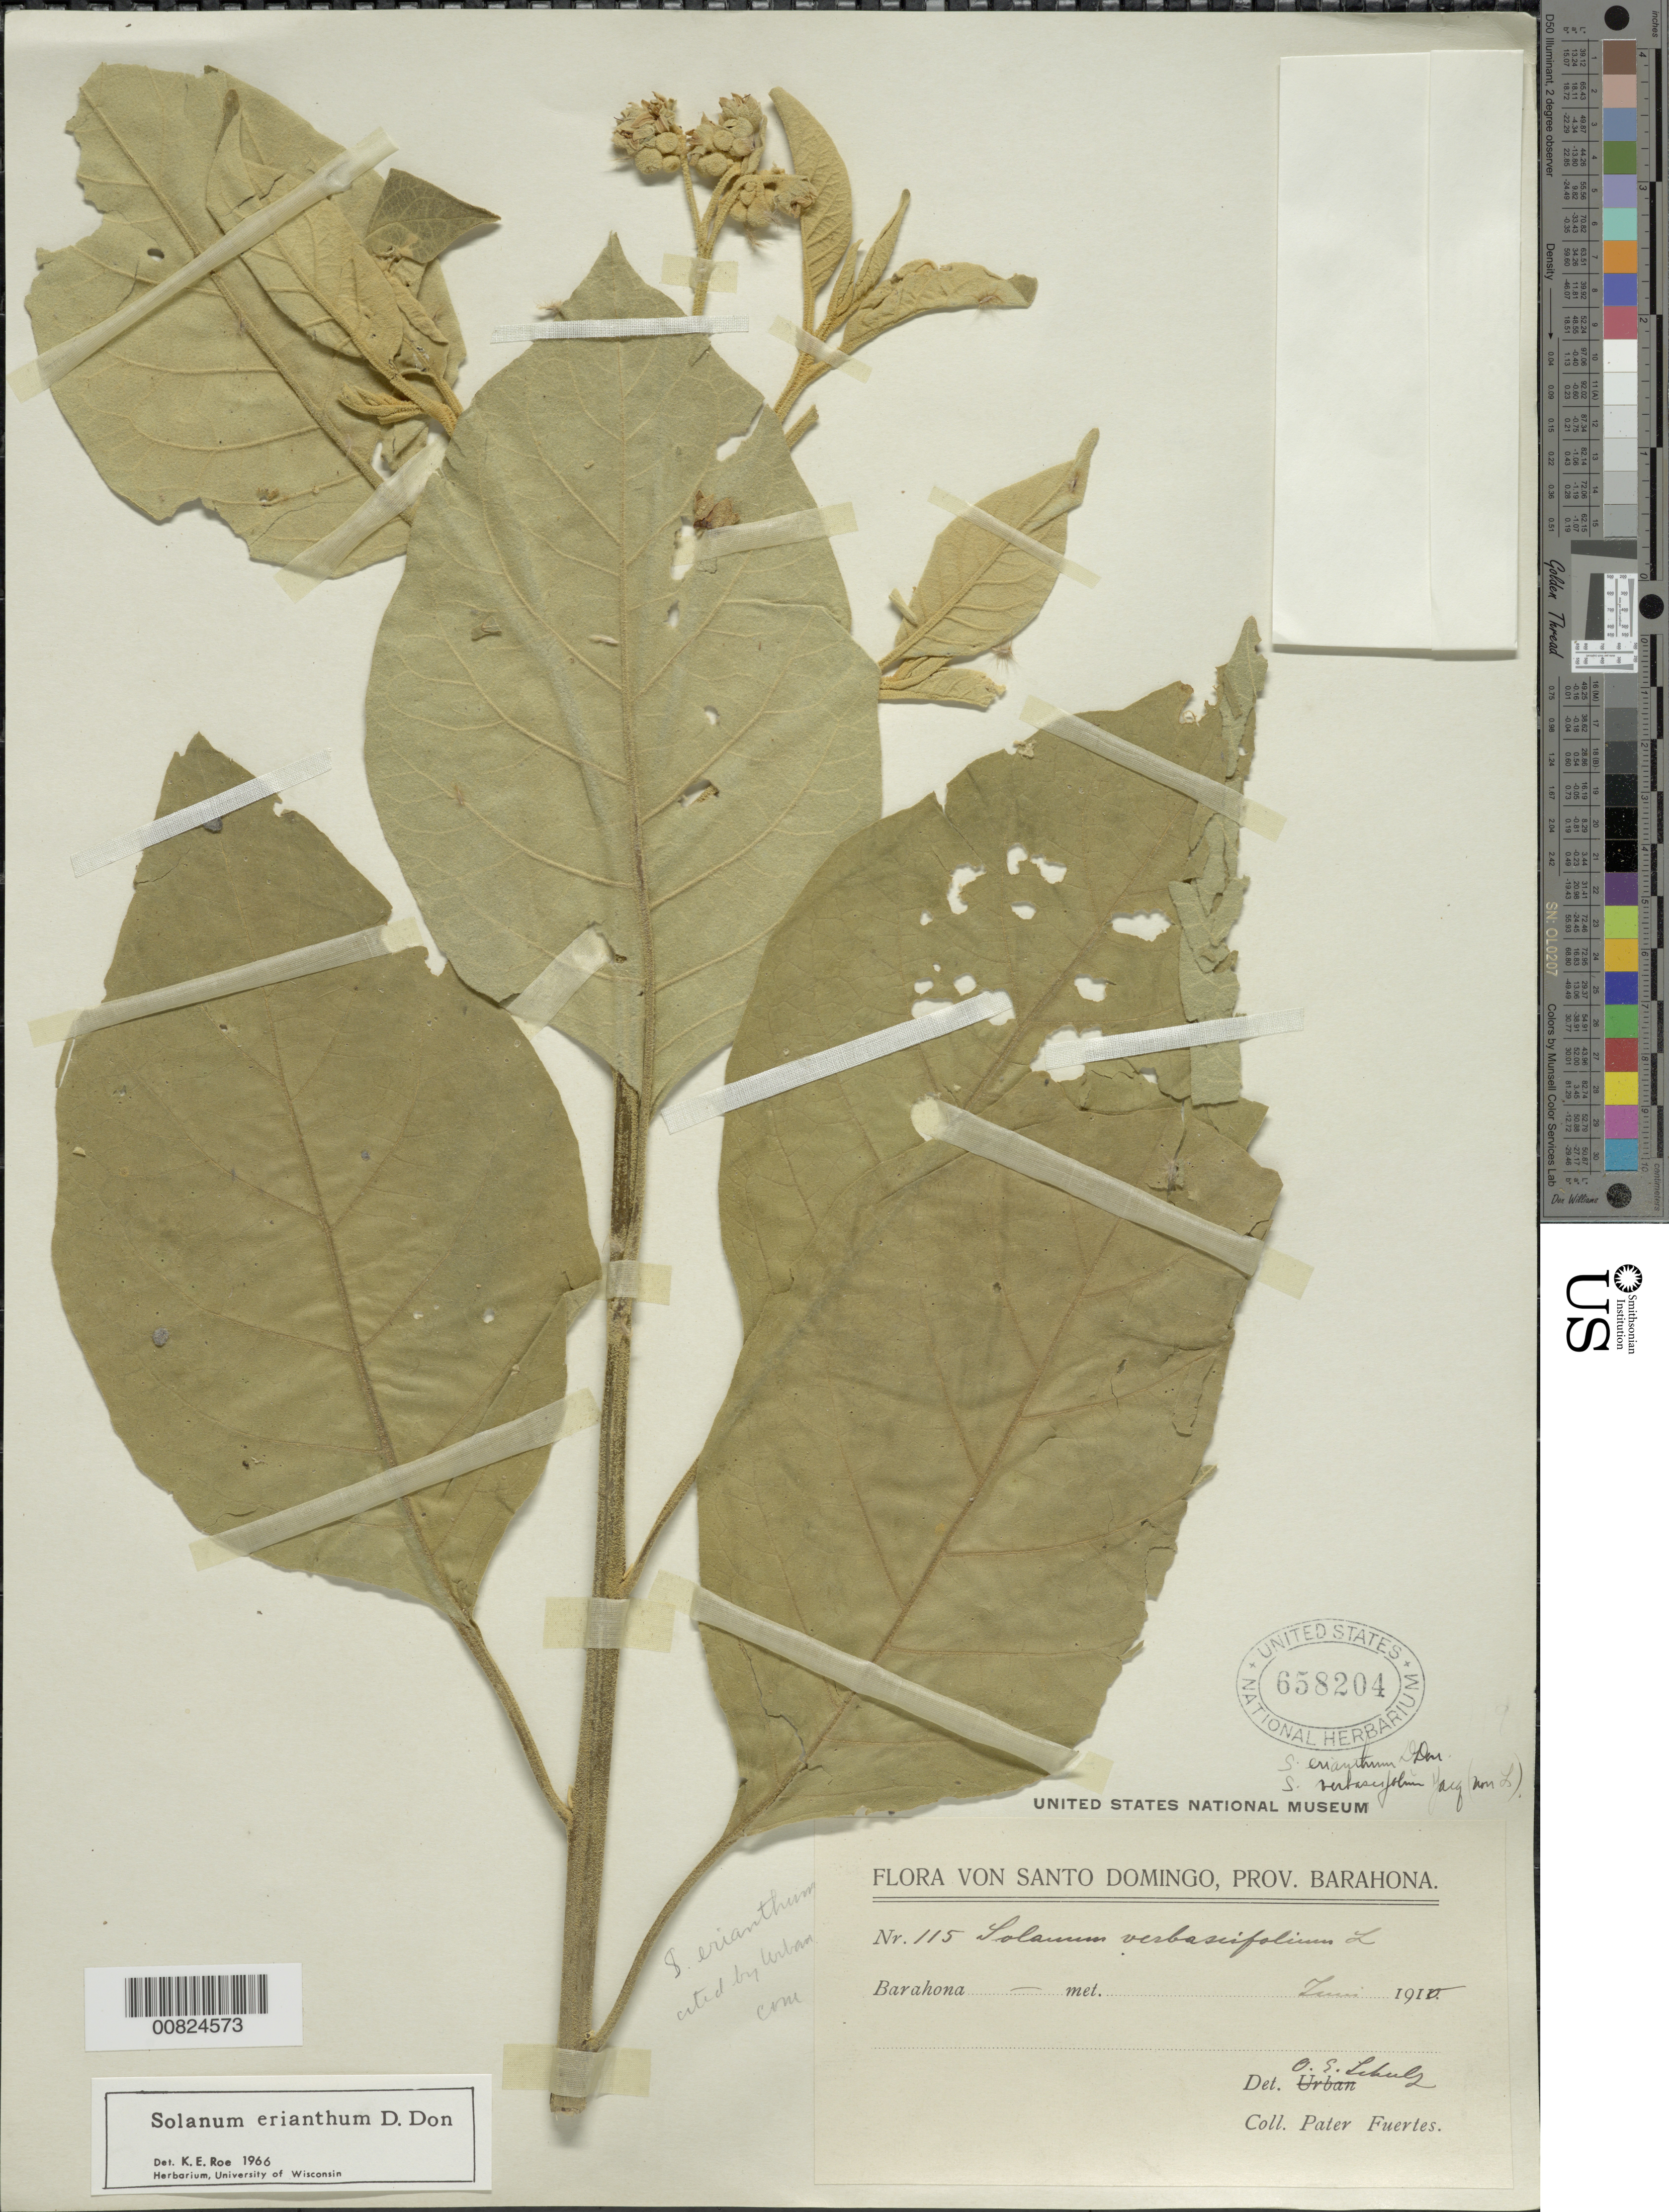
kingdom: Plantae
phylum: Tracheophyta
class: Magnoliopsida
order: Solanales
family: Solanaceae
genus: Solanum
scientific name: Solanum erianthum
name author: D. Don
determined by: Roe, K. E.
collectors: M. D. Fuertes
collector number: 115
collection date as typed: Jun 1910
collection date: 1910-06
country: Dominican Republic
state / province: Barahona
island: Hispaniola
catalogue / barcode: US 658204